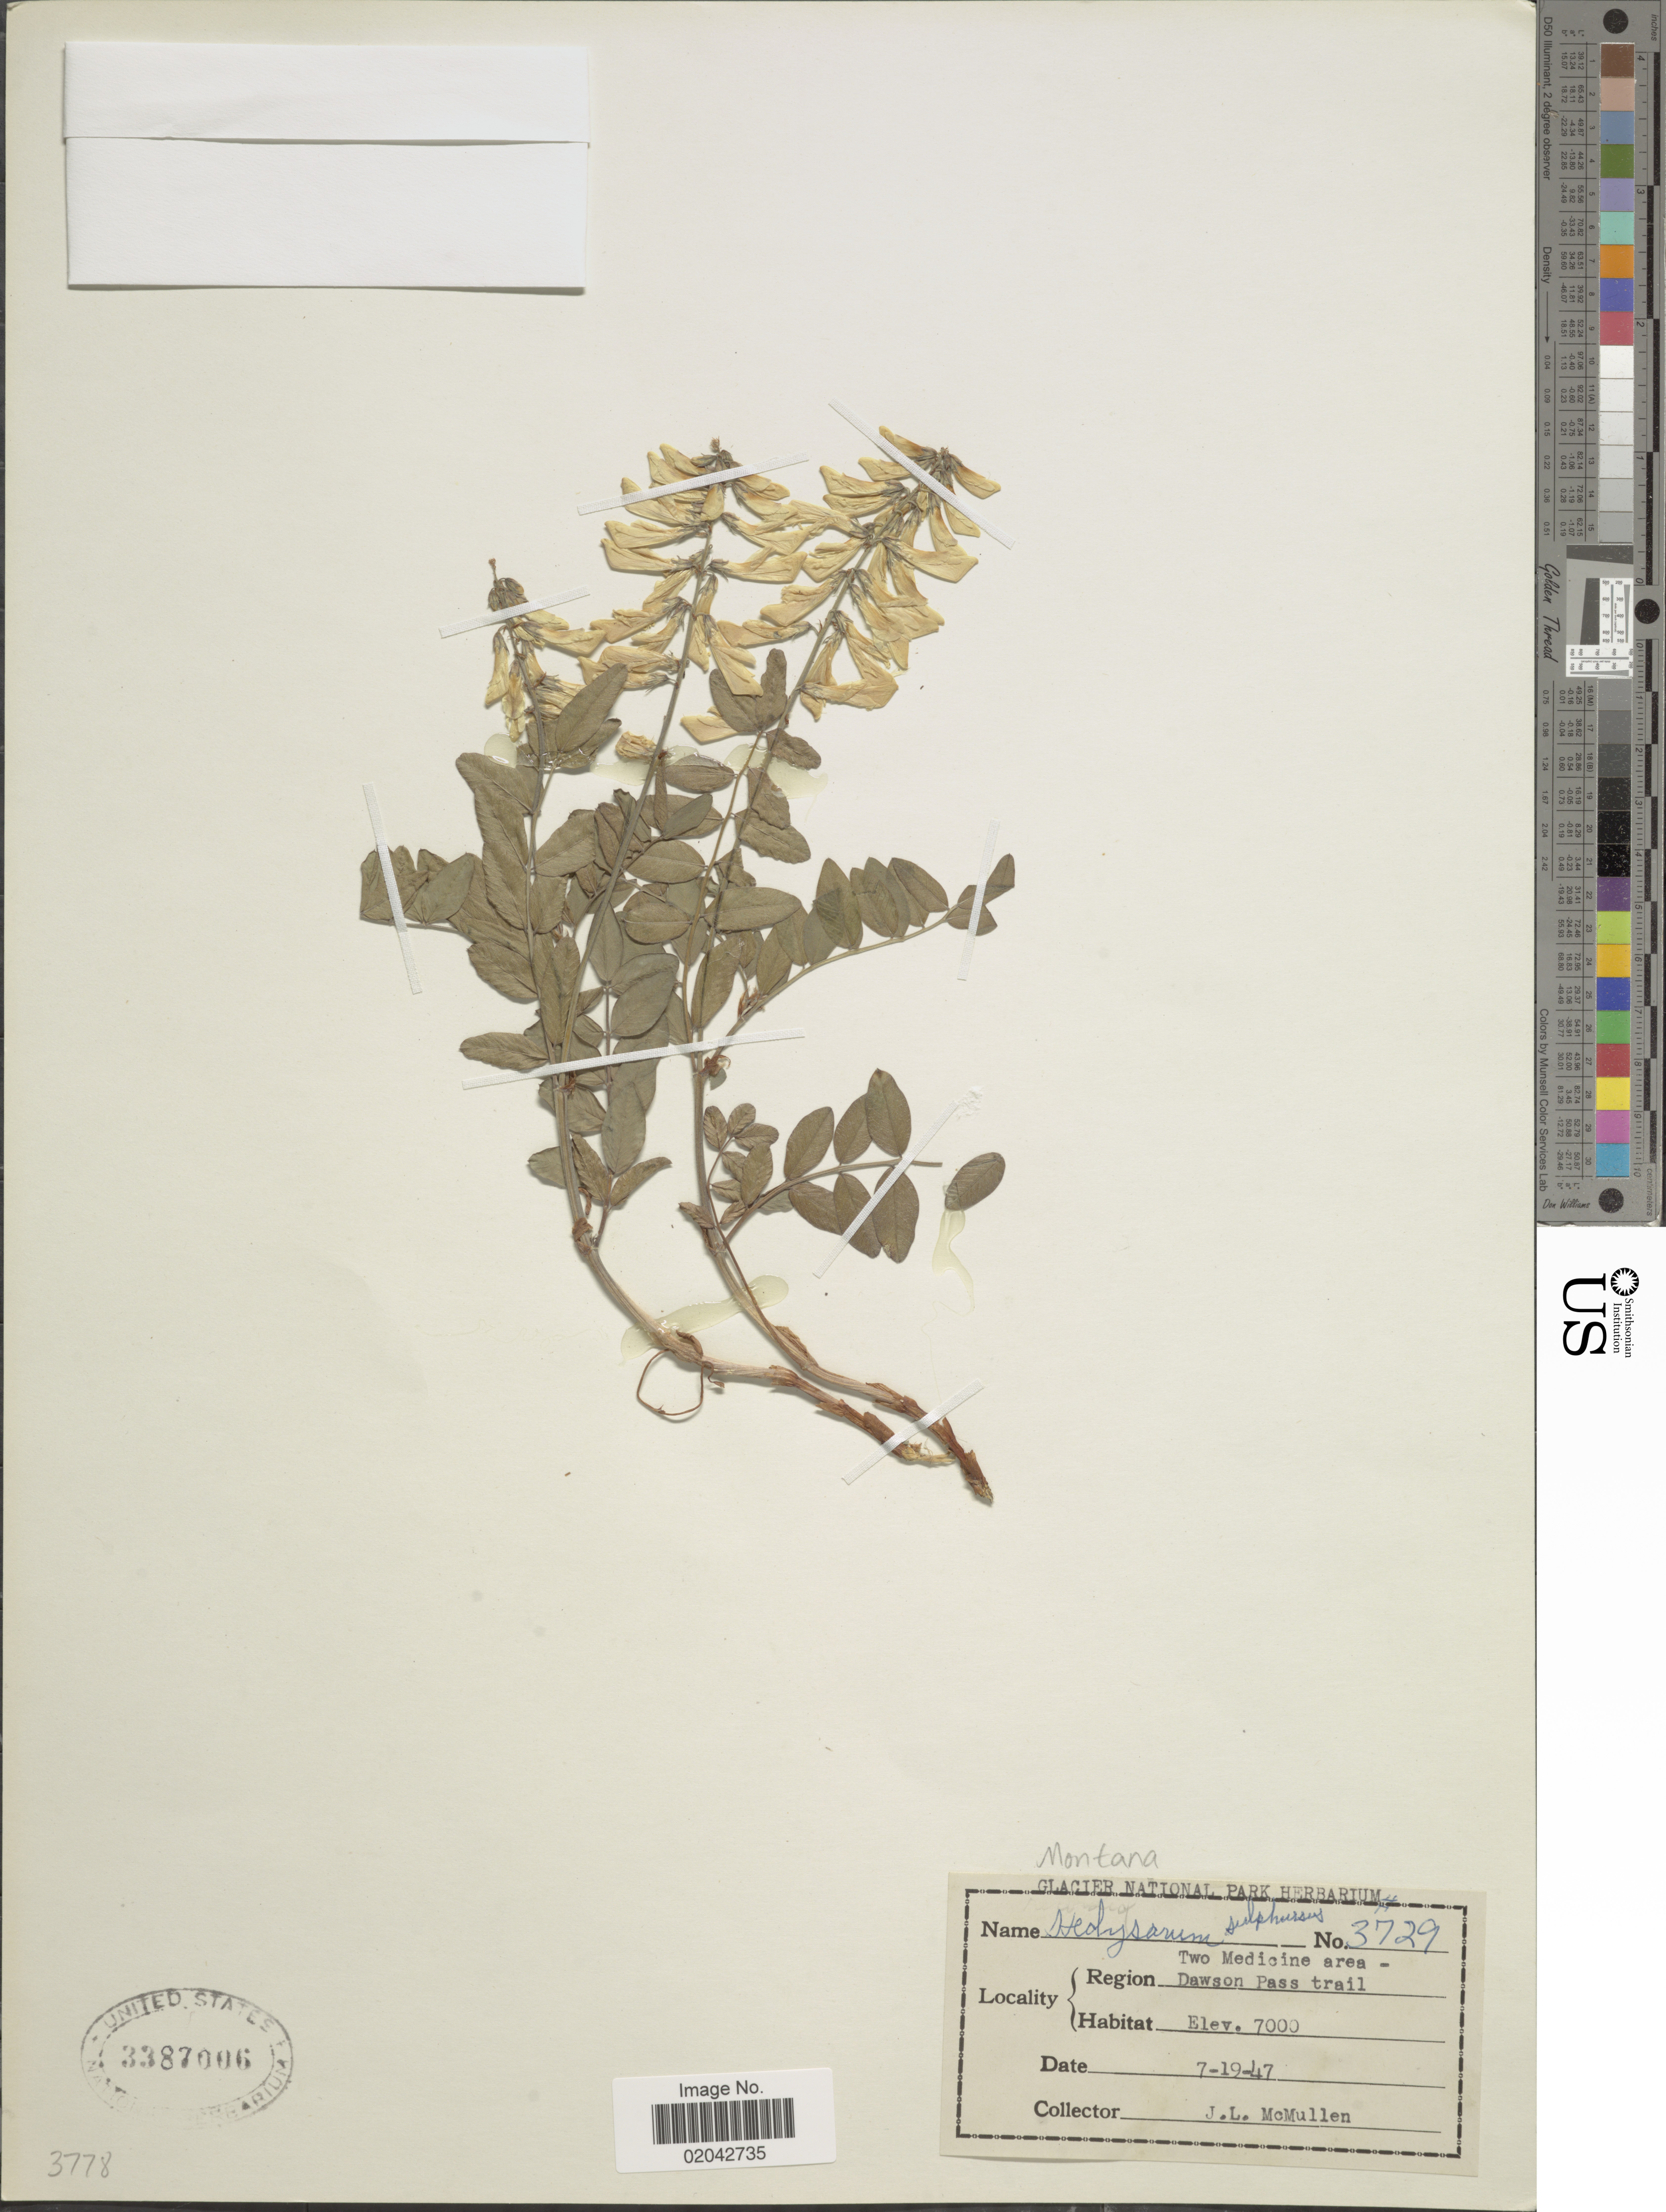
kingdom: Plantae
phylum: Tracheophyta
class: Magnoliopsida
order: Fabales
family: Fabaceae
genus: Hedysarum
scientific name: Hedysarum sulphurescens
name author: Rydb.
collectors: J. McMullen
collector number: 3729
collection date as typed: Transcribed d/m/y: 19/7/47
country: United States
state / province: Montana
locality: Two Medicine area- Dawson Pass trail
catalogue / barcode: US 3387006